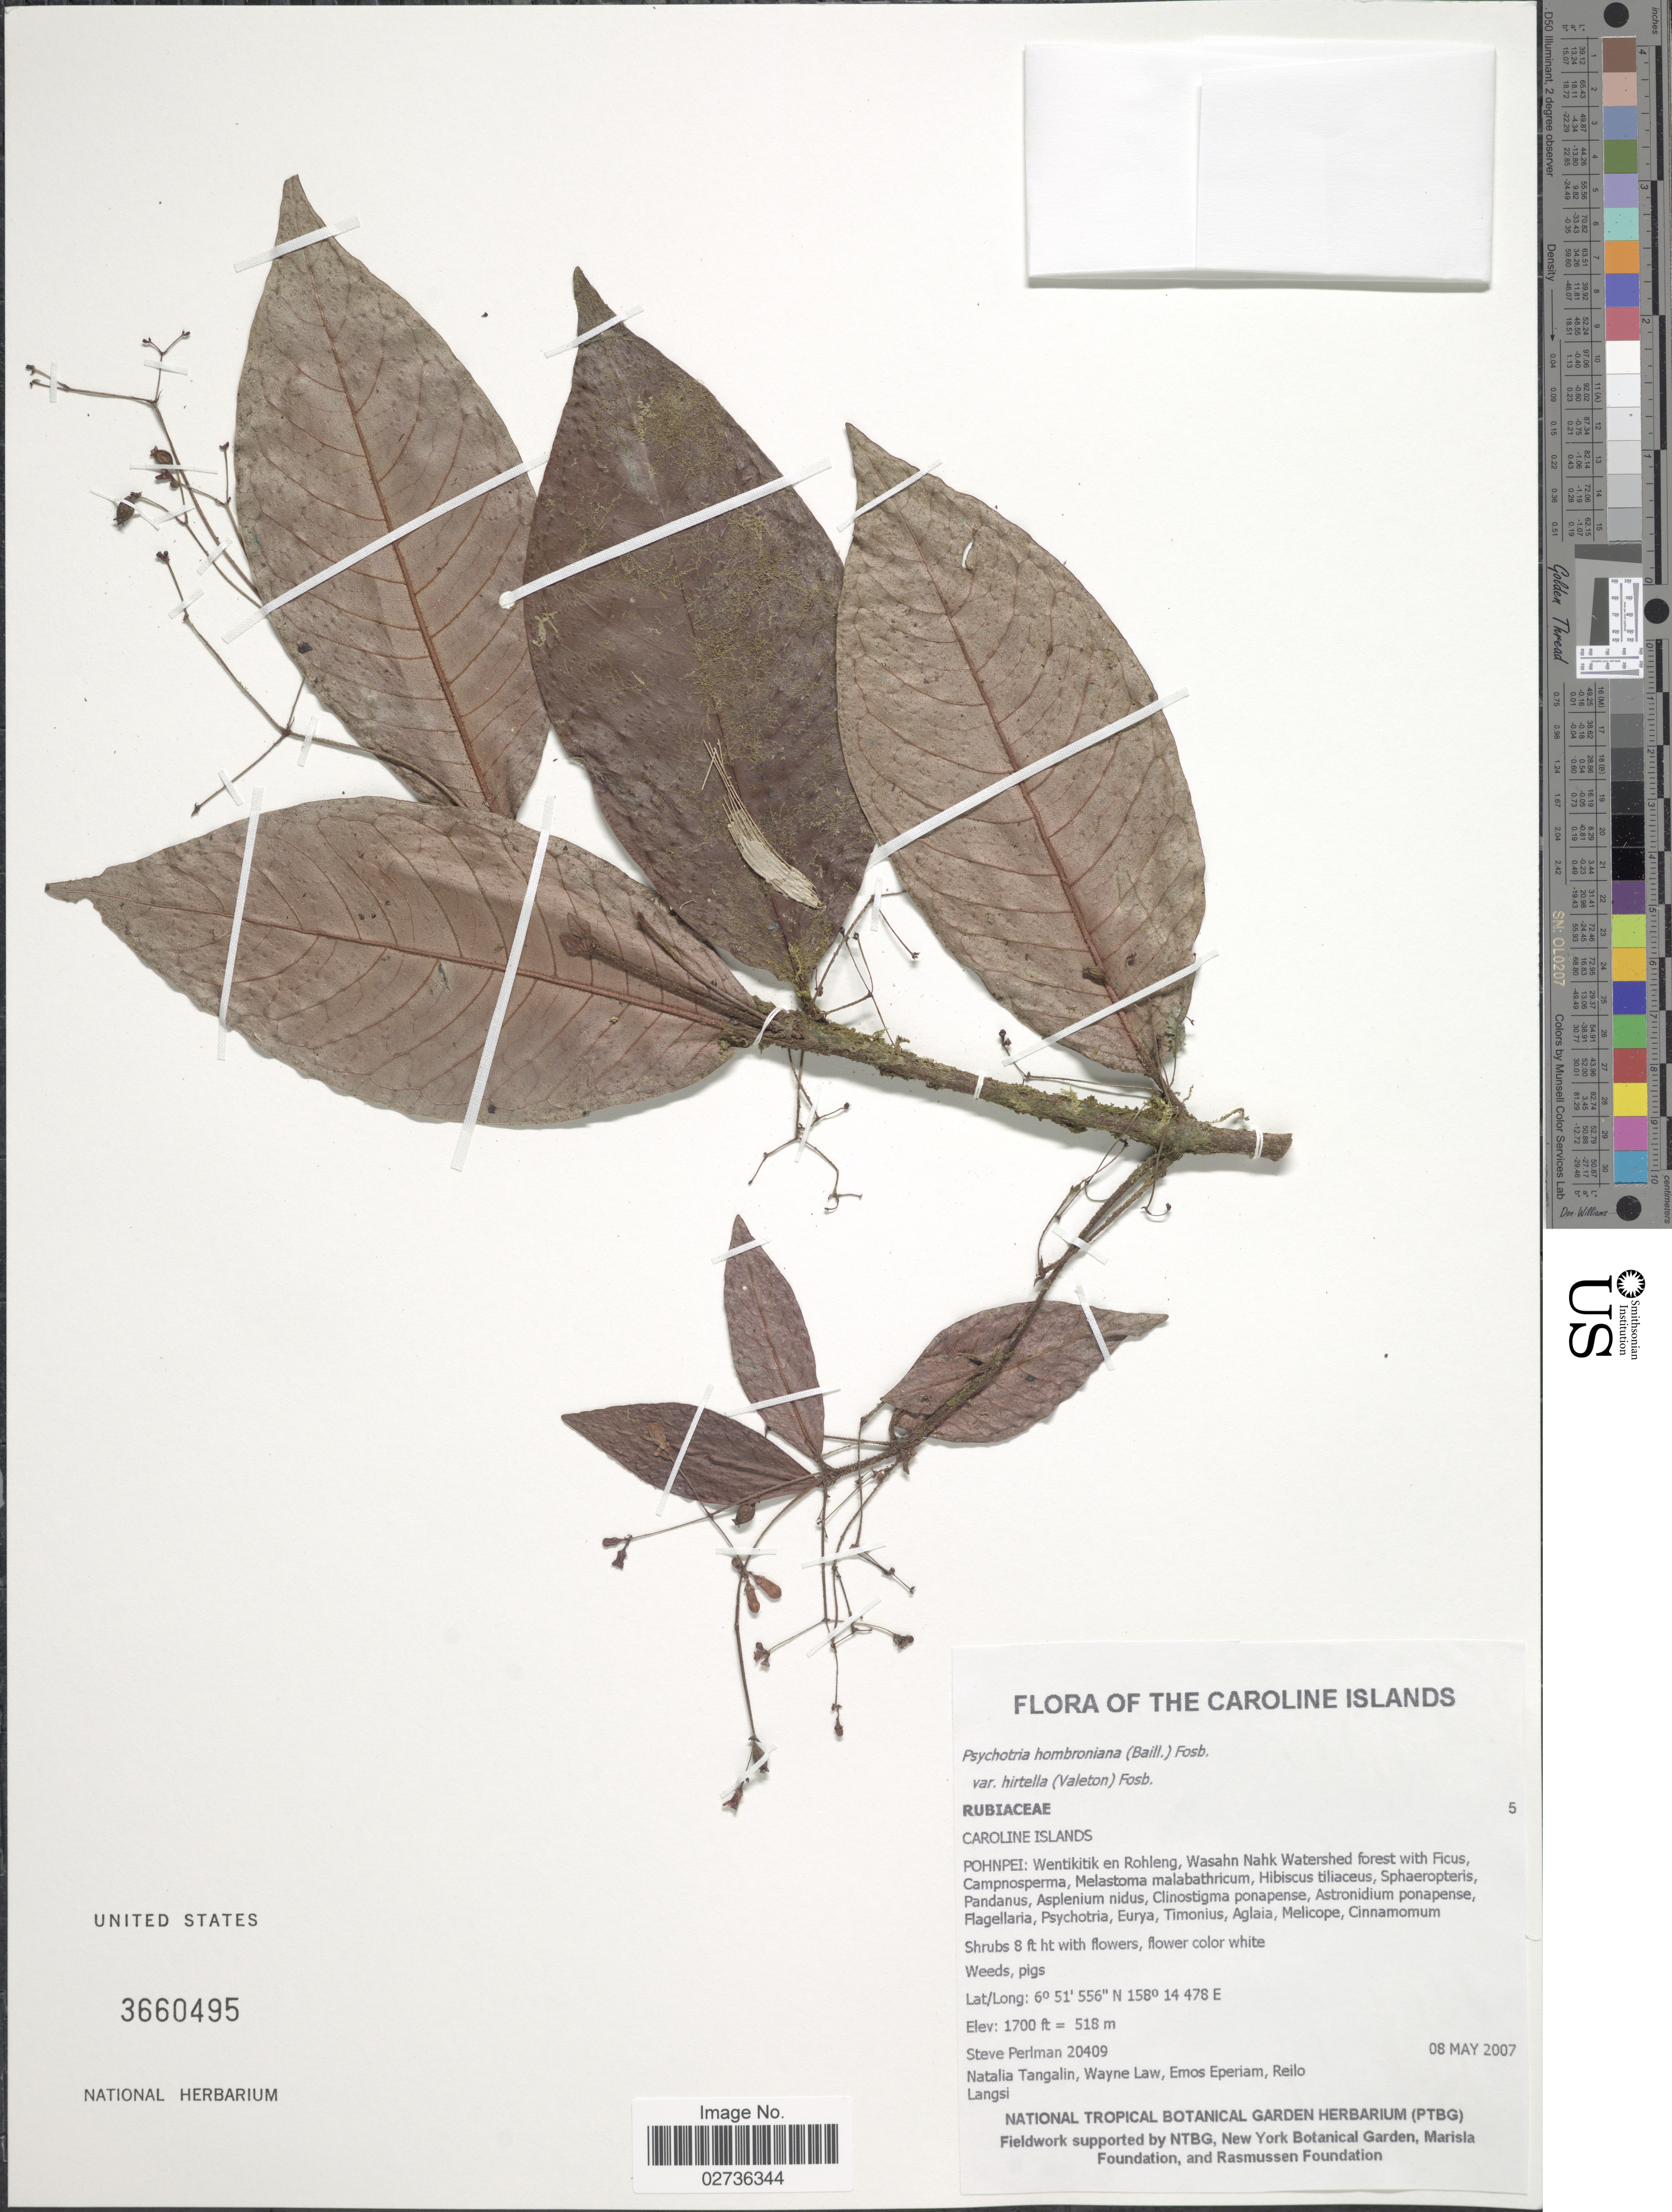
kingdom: Plantae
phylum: Tracheophyta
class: Magnoliopsida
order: Gentianales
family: Rubiaceae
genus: Psychotria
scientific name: Psychotria hombroniana var. hirtella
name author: (Valeton) Fosberg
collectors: S. Perlman, N. Tangalin, W. Law, E. Eperiam & R. Langsi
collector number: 20409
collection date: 2007-05-08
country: Micronesia, Federated States of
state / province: Pohnpei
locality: Caroline Islands. Wentikitik en Rohleng, Wasahn Nahk Watershed forest.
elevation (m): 518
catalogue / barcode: US 3660495